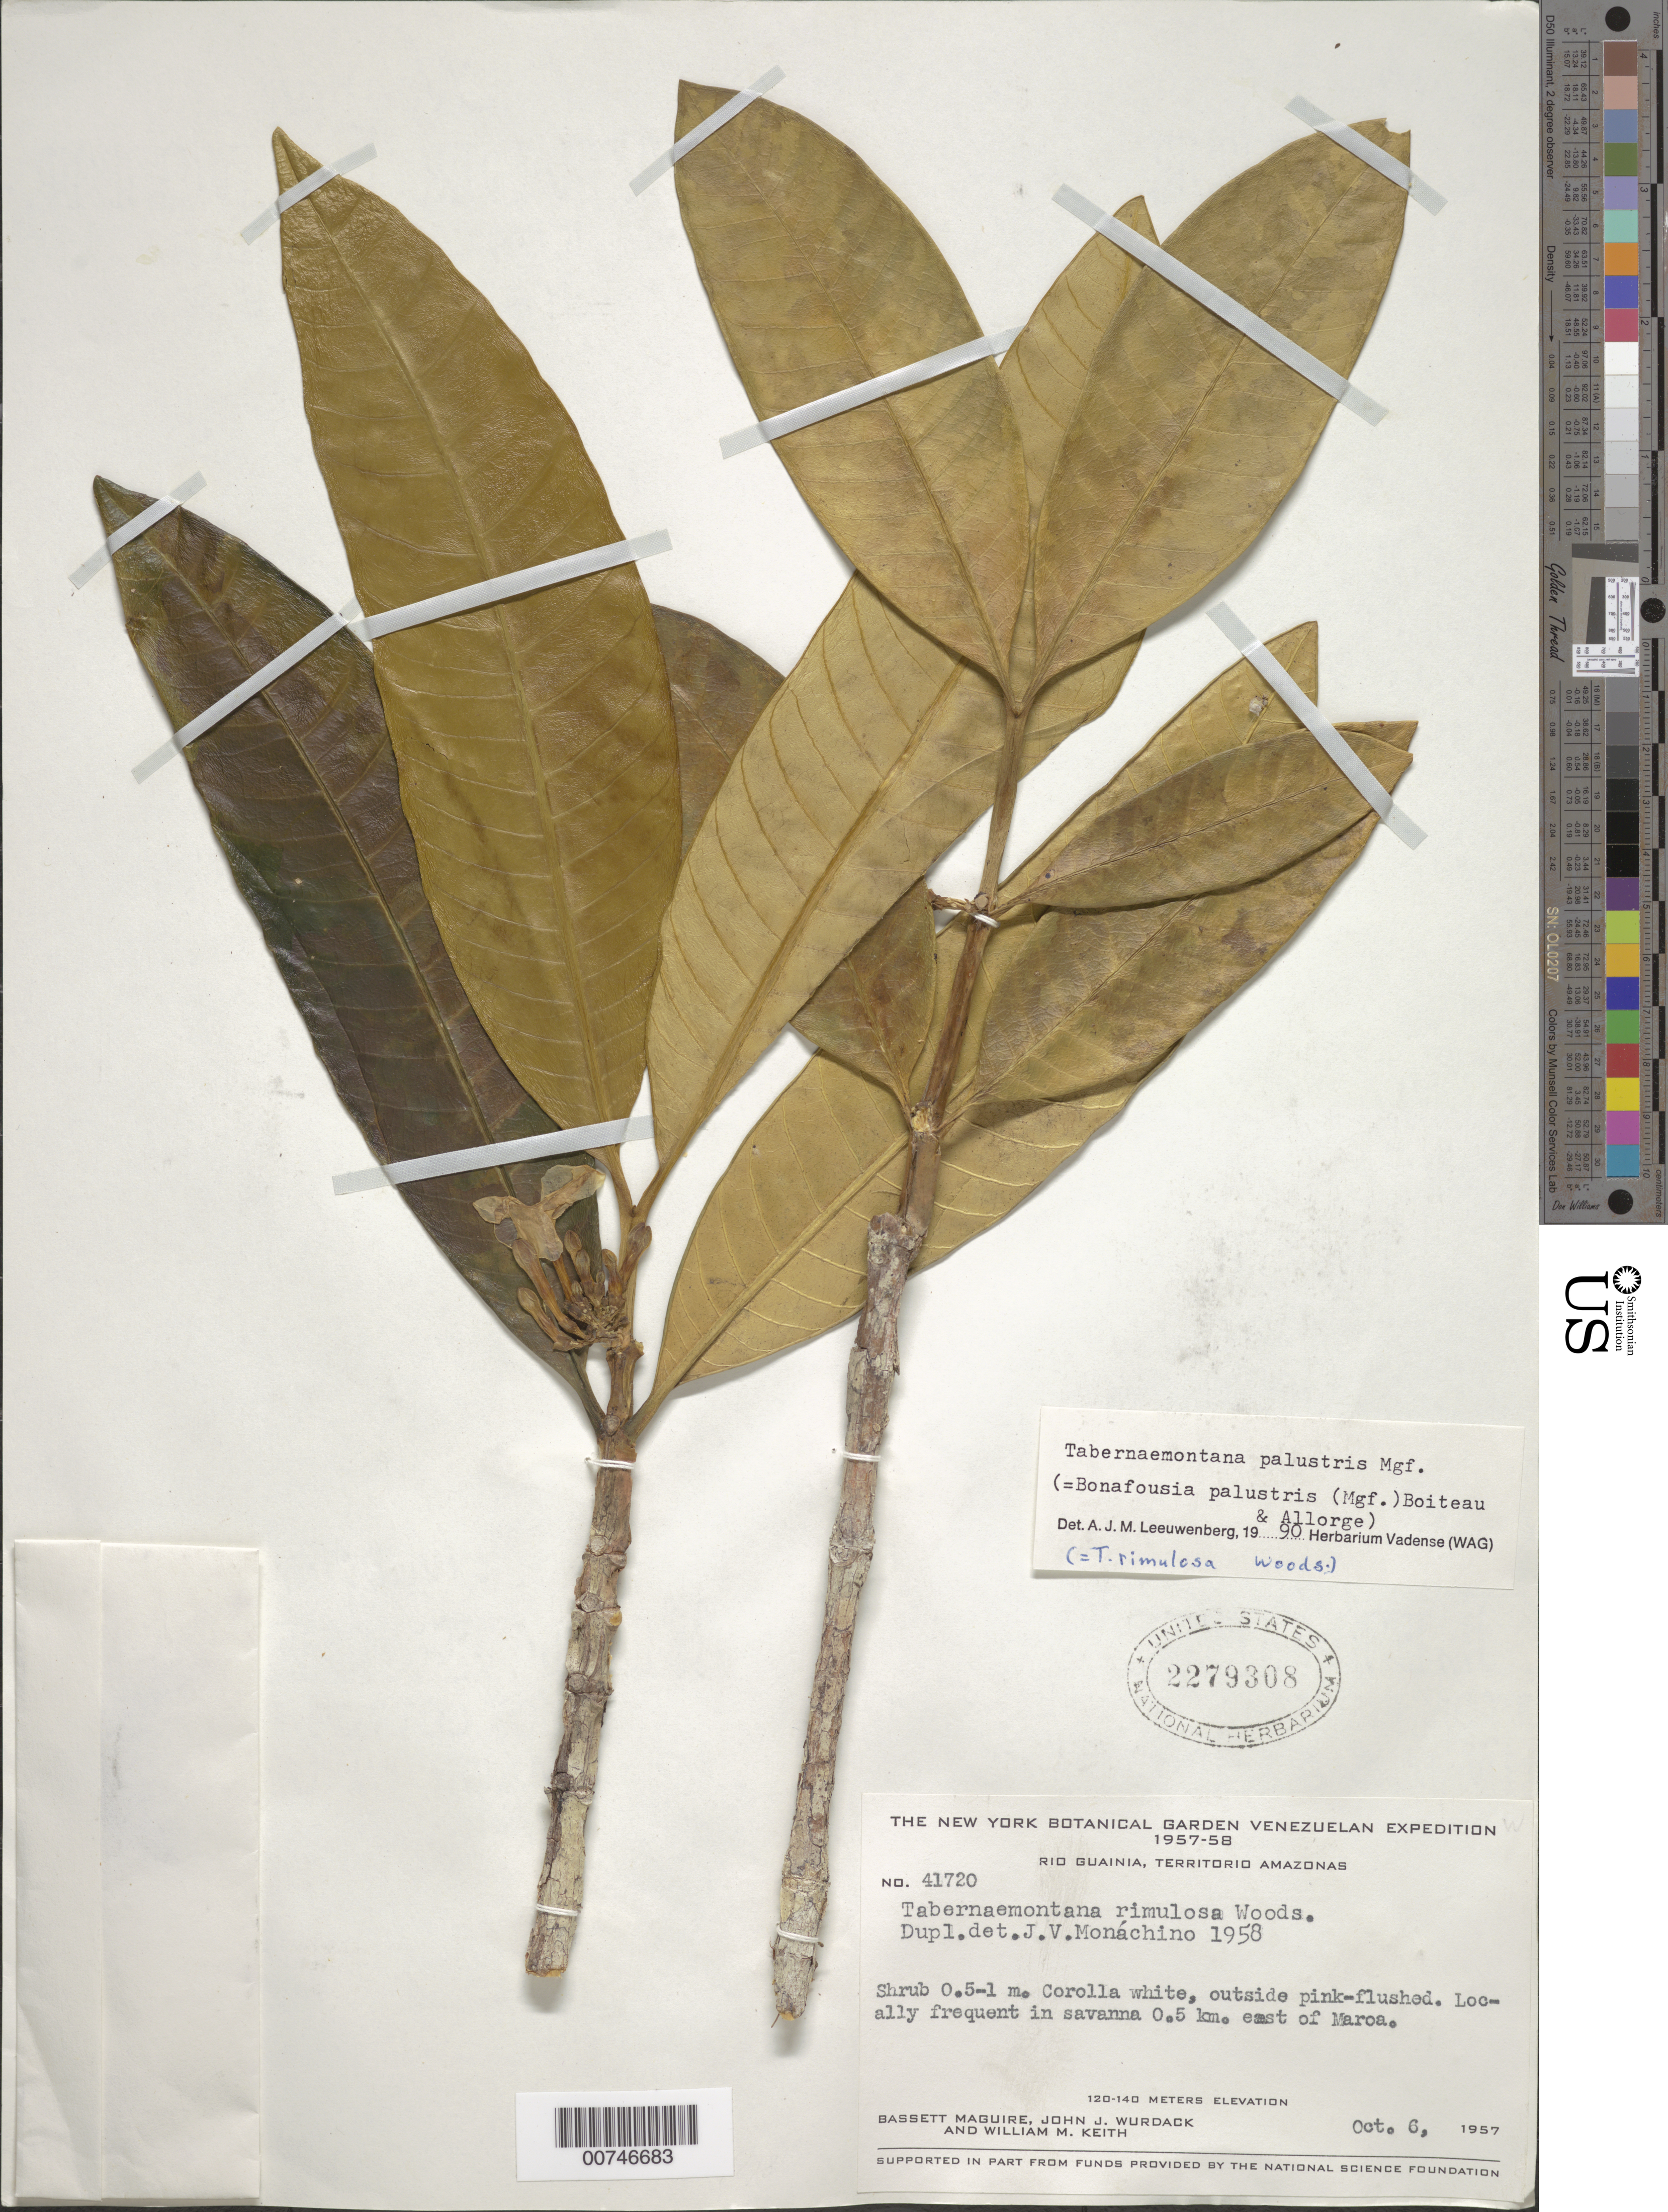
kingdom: Plantae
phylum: Tracheophyta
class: Magnoliopsida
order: Gentianales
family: Apocynaceae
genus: Tabernaemontana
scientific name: Tabernaemontana palustris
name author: Markgr.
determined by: Leeuwenberg, A. J. M.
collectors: B. Maguire, J. J. Wurdack & W. Keith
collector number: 41720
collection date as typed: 6-Oct-57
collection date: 1957-10-06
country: Venezuela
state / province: Amazonas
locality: Río Guainía, 5 km E of Maroa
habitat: Savanna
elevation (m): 120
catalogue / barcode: US 2279308